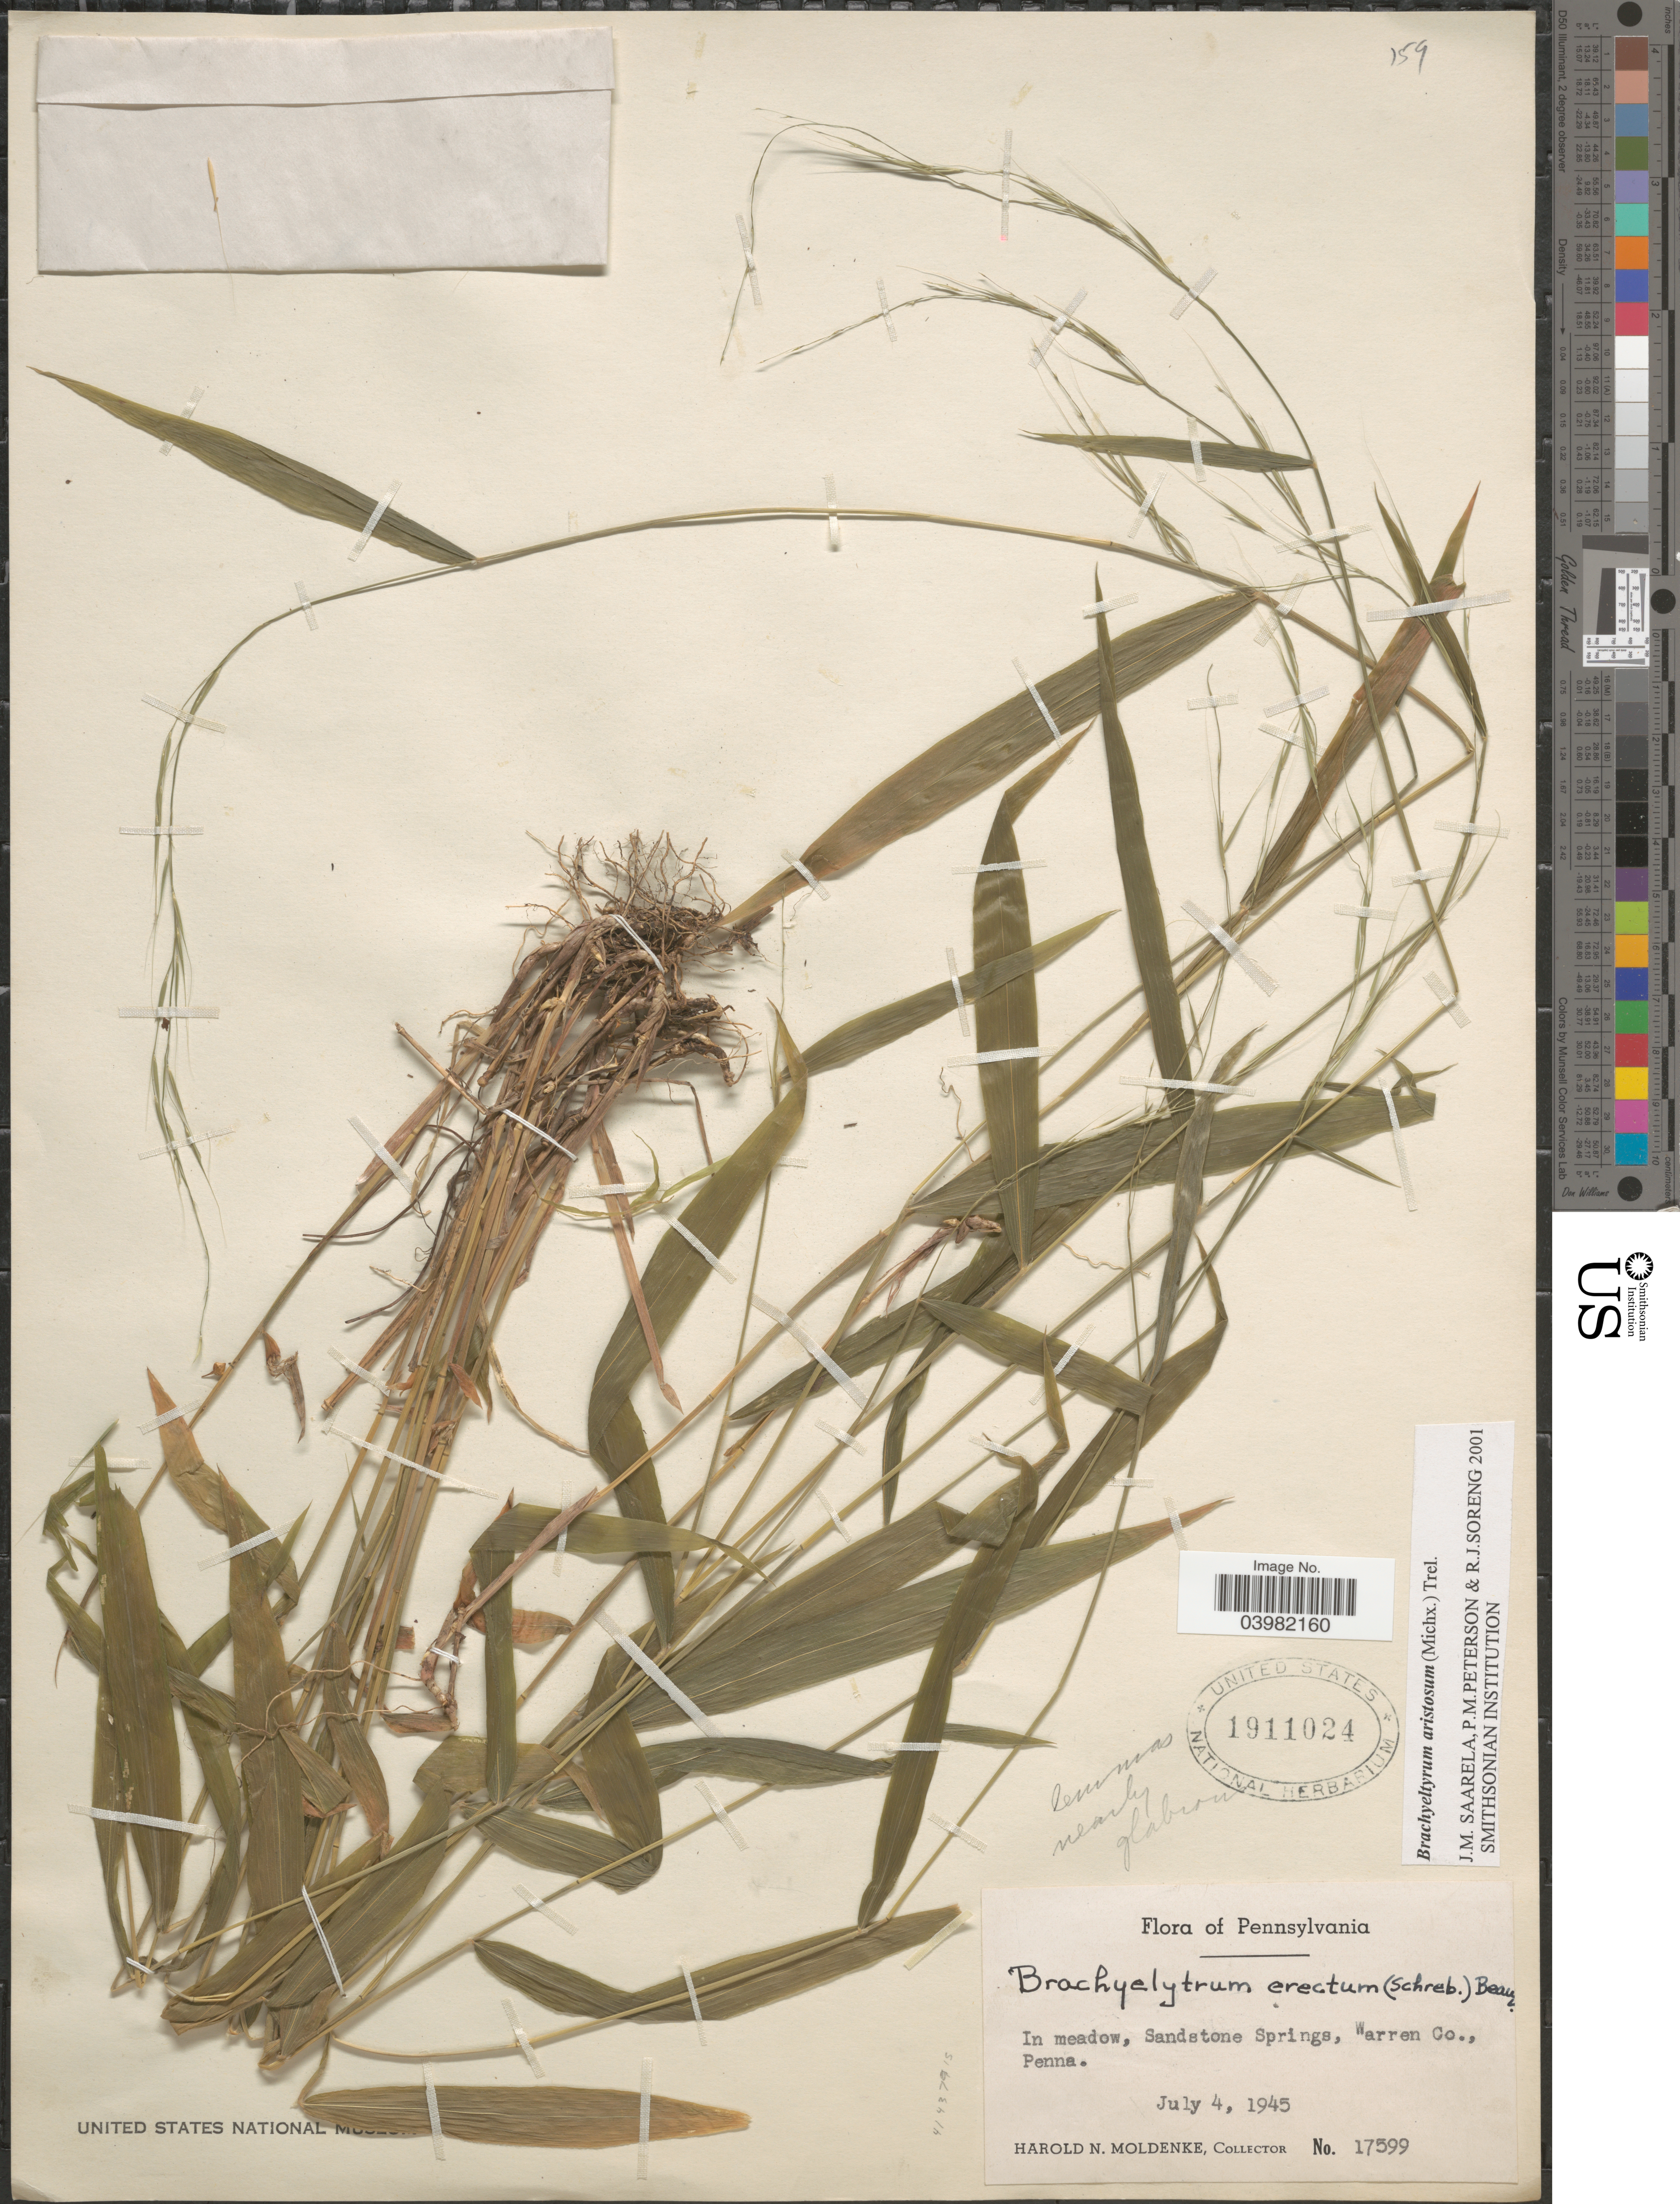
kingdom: Plantae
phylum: Tracheophyta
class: Liliopsida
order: Poales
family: Poaceae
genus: Brachyelytrum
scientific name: Brachyelytrum aristosum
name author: (Michx.) P. Beauv. ex Trel.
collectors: H. N. Moldenke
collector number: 17599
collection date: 1945-07-04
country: United States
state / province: Pennsylvania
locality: Sandstone Springs, Warren Co.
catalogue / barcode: US 1911024